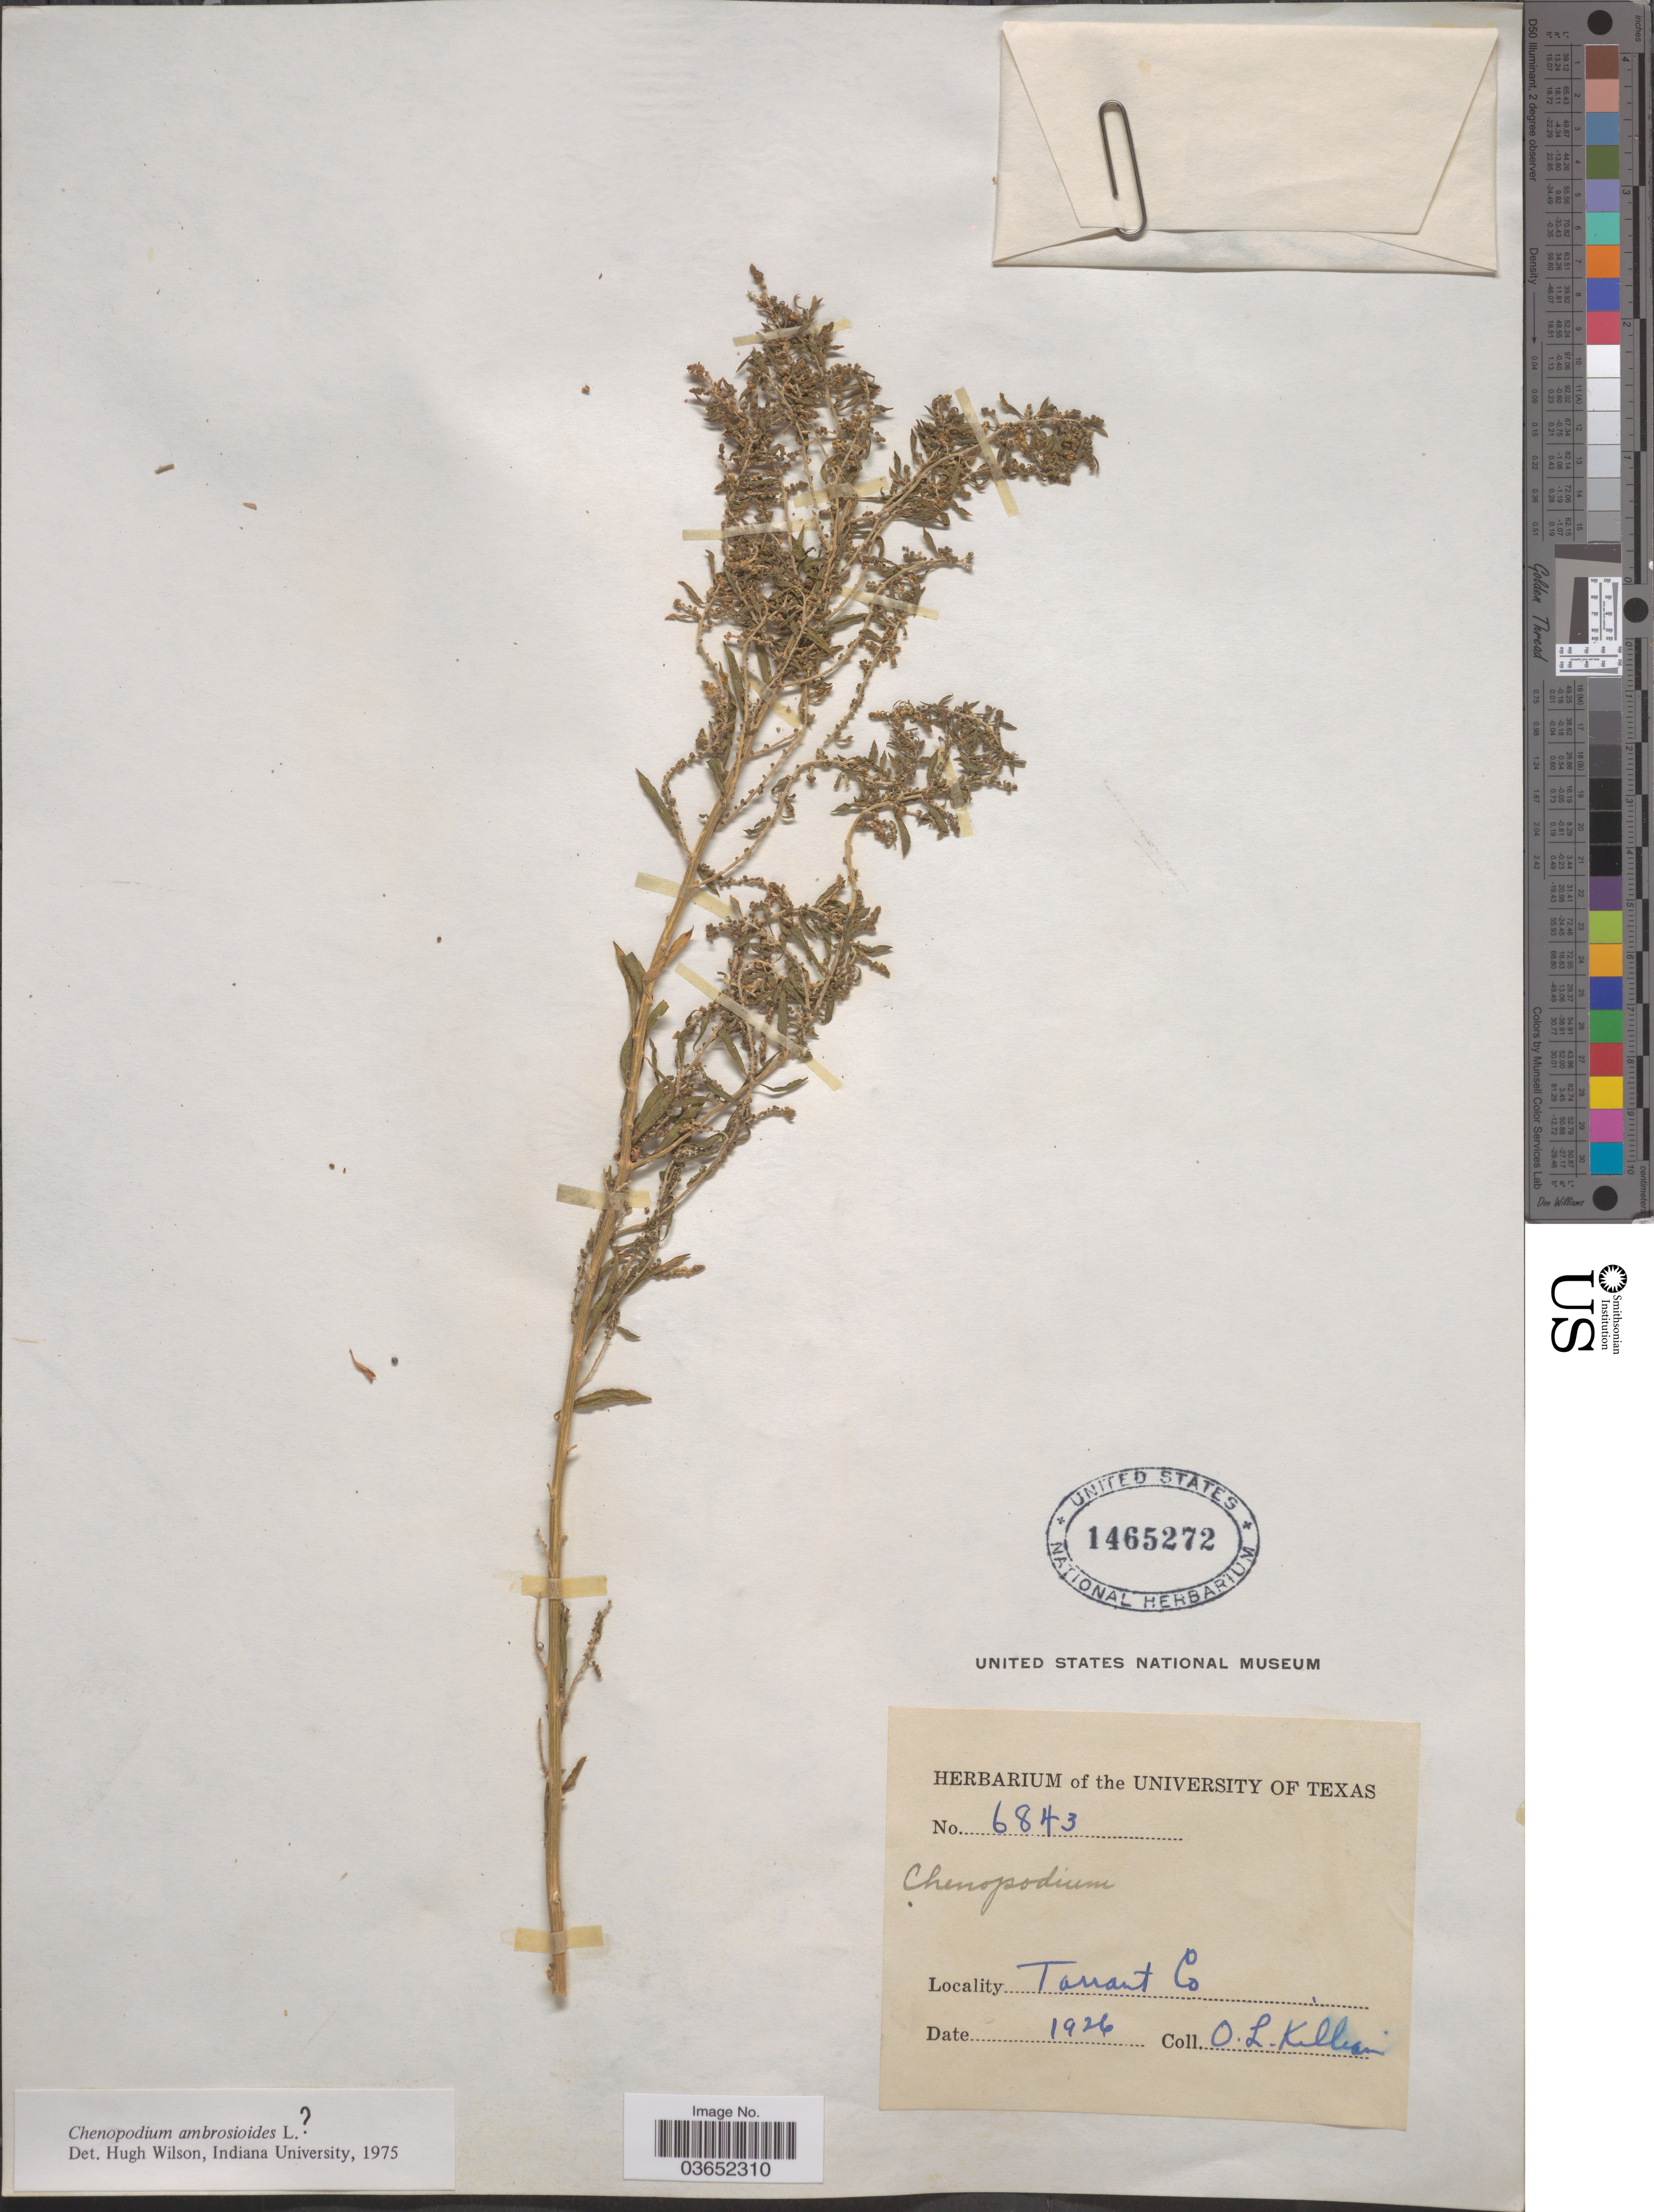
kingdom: Plantae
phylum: Tracheophyta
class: Magnoliopsida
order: Caryophyllales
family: Amaranthaceae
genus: Chenopodium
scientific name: Chenopodium ambrosioides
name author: L.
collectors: O. Killian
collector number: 6843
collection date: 1926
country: United States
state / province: Texas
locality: Tarrant Co.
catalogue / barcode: US 1465272